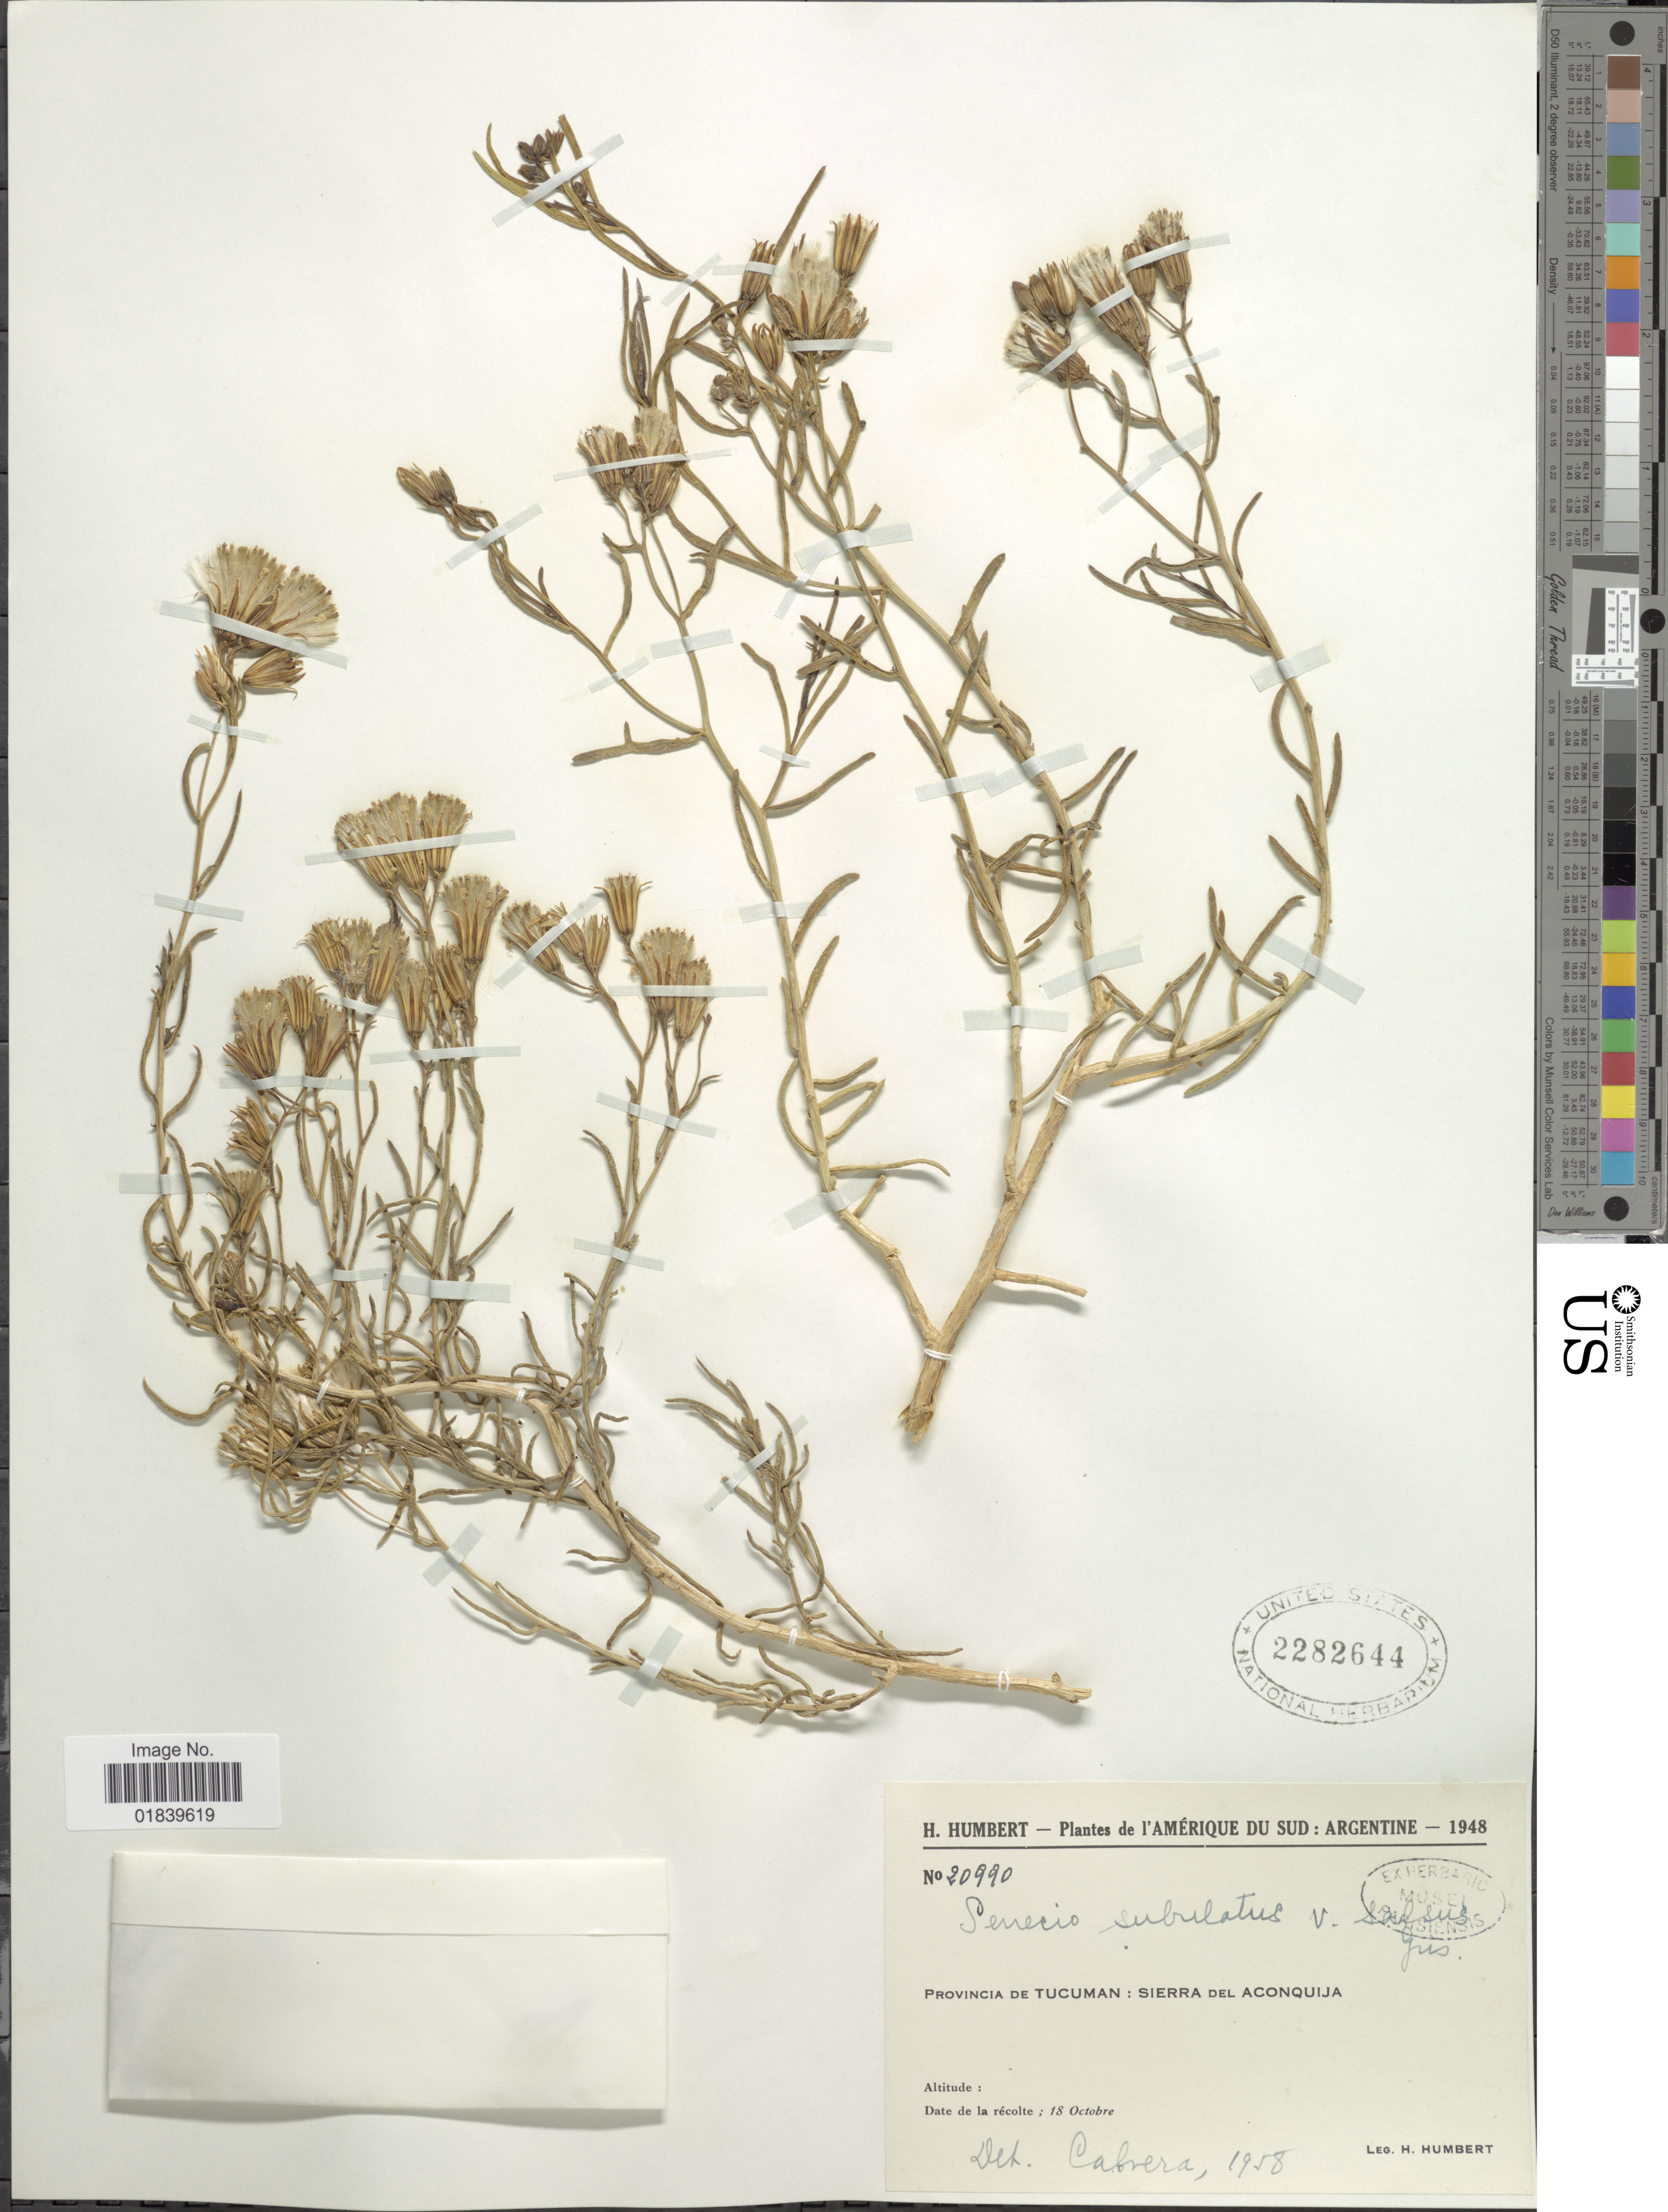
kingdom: Plantae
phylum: Tracheophyta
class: Magnoliopsida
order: Asterales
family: Asteraceae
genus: Senecio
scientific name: Senecio subulatus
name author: D. Don ex Hook. & Arn.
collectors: H. Humbert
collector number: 20990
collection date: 1948-10-18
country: Argentina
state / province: Tucuman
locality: Provincia de Tucuman: Sierra del Aconquija.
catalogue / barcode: US 2282644